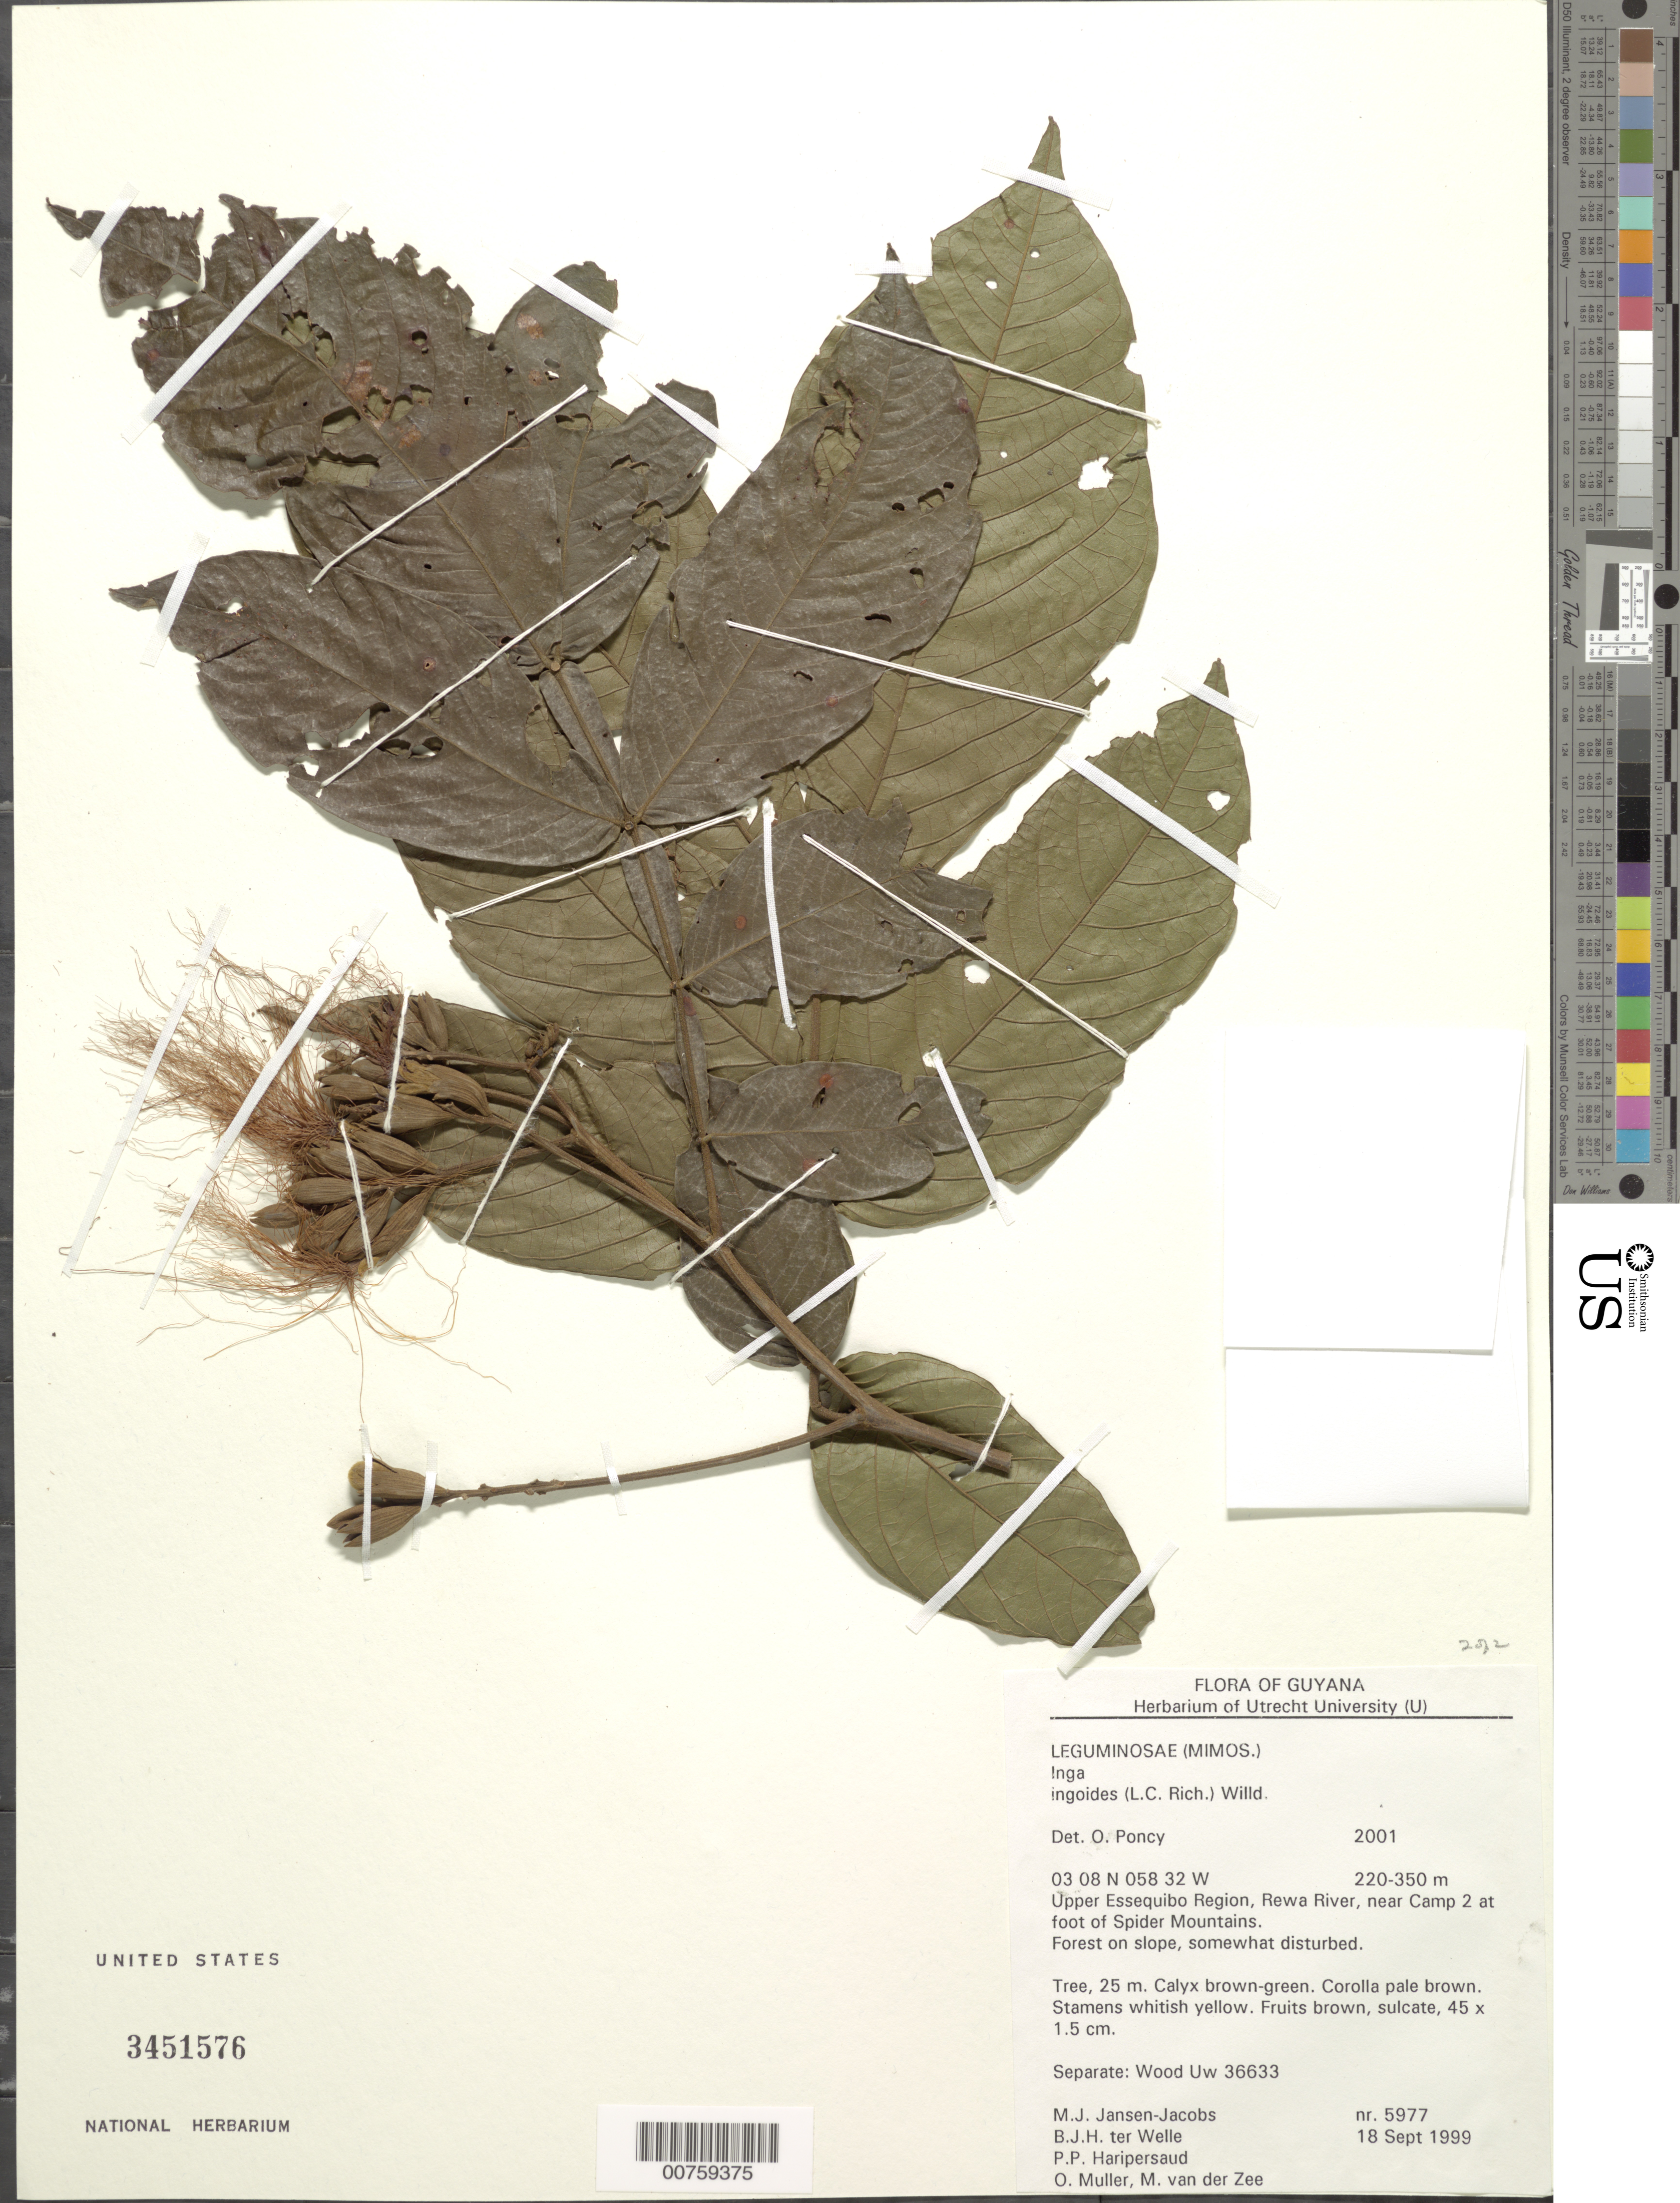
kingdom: Plantae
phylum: Tracheophyta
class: Magnoliopsida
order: Fabales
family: Fabaceae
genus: Inga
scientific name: Inga ingoides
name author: (Rich.) Willd.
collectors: M. J. Jansen-Jacobs, B. Welle, P. Haripersaud, O. Muller & M. van der Zee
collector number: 5977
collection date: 1999-09-18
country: Guyana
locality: Upper Essequibo Region, Rewa River, near Camp 2 at foot of Spider Mountains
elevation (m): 220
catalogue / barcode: US 3451576